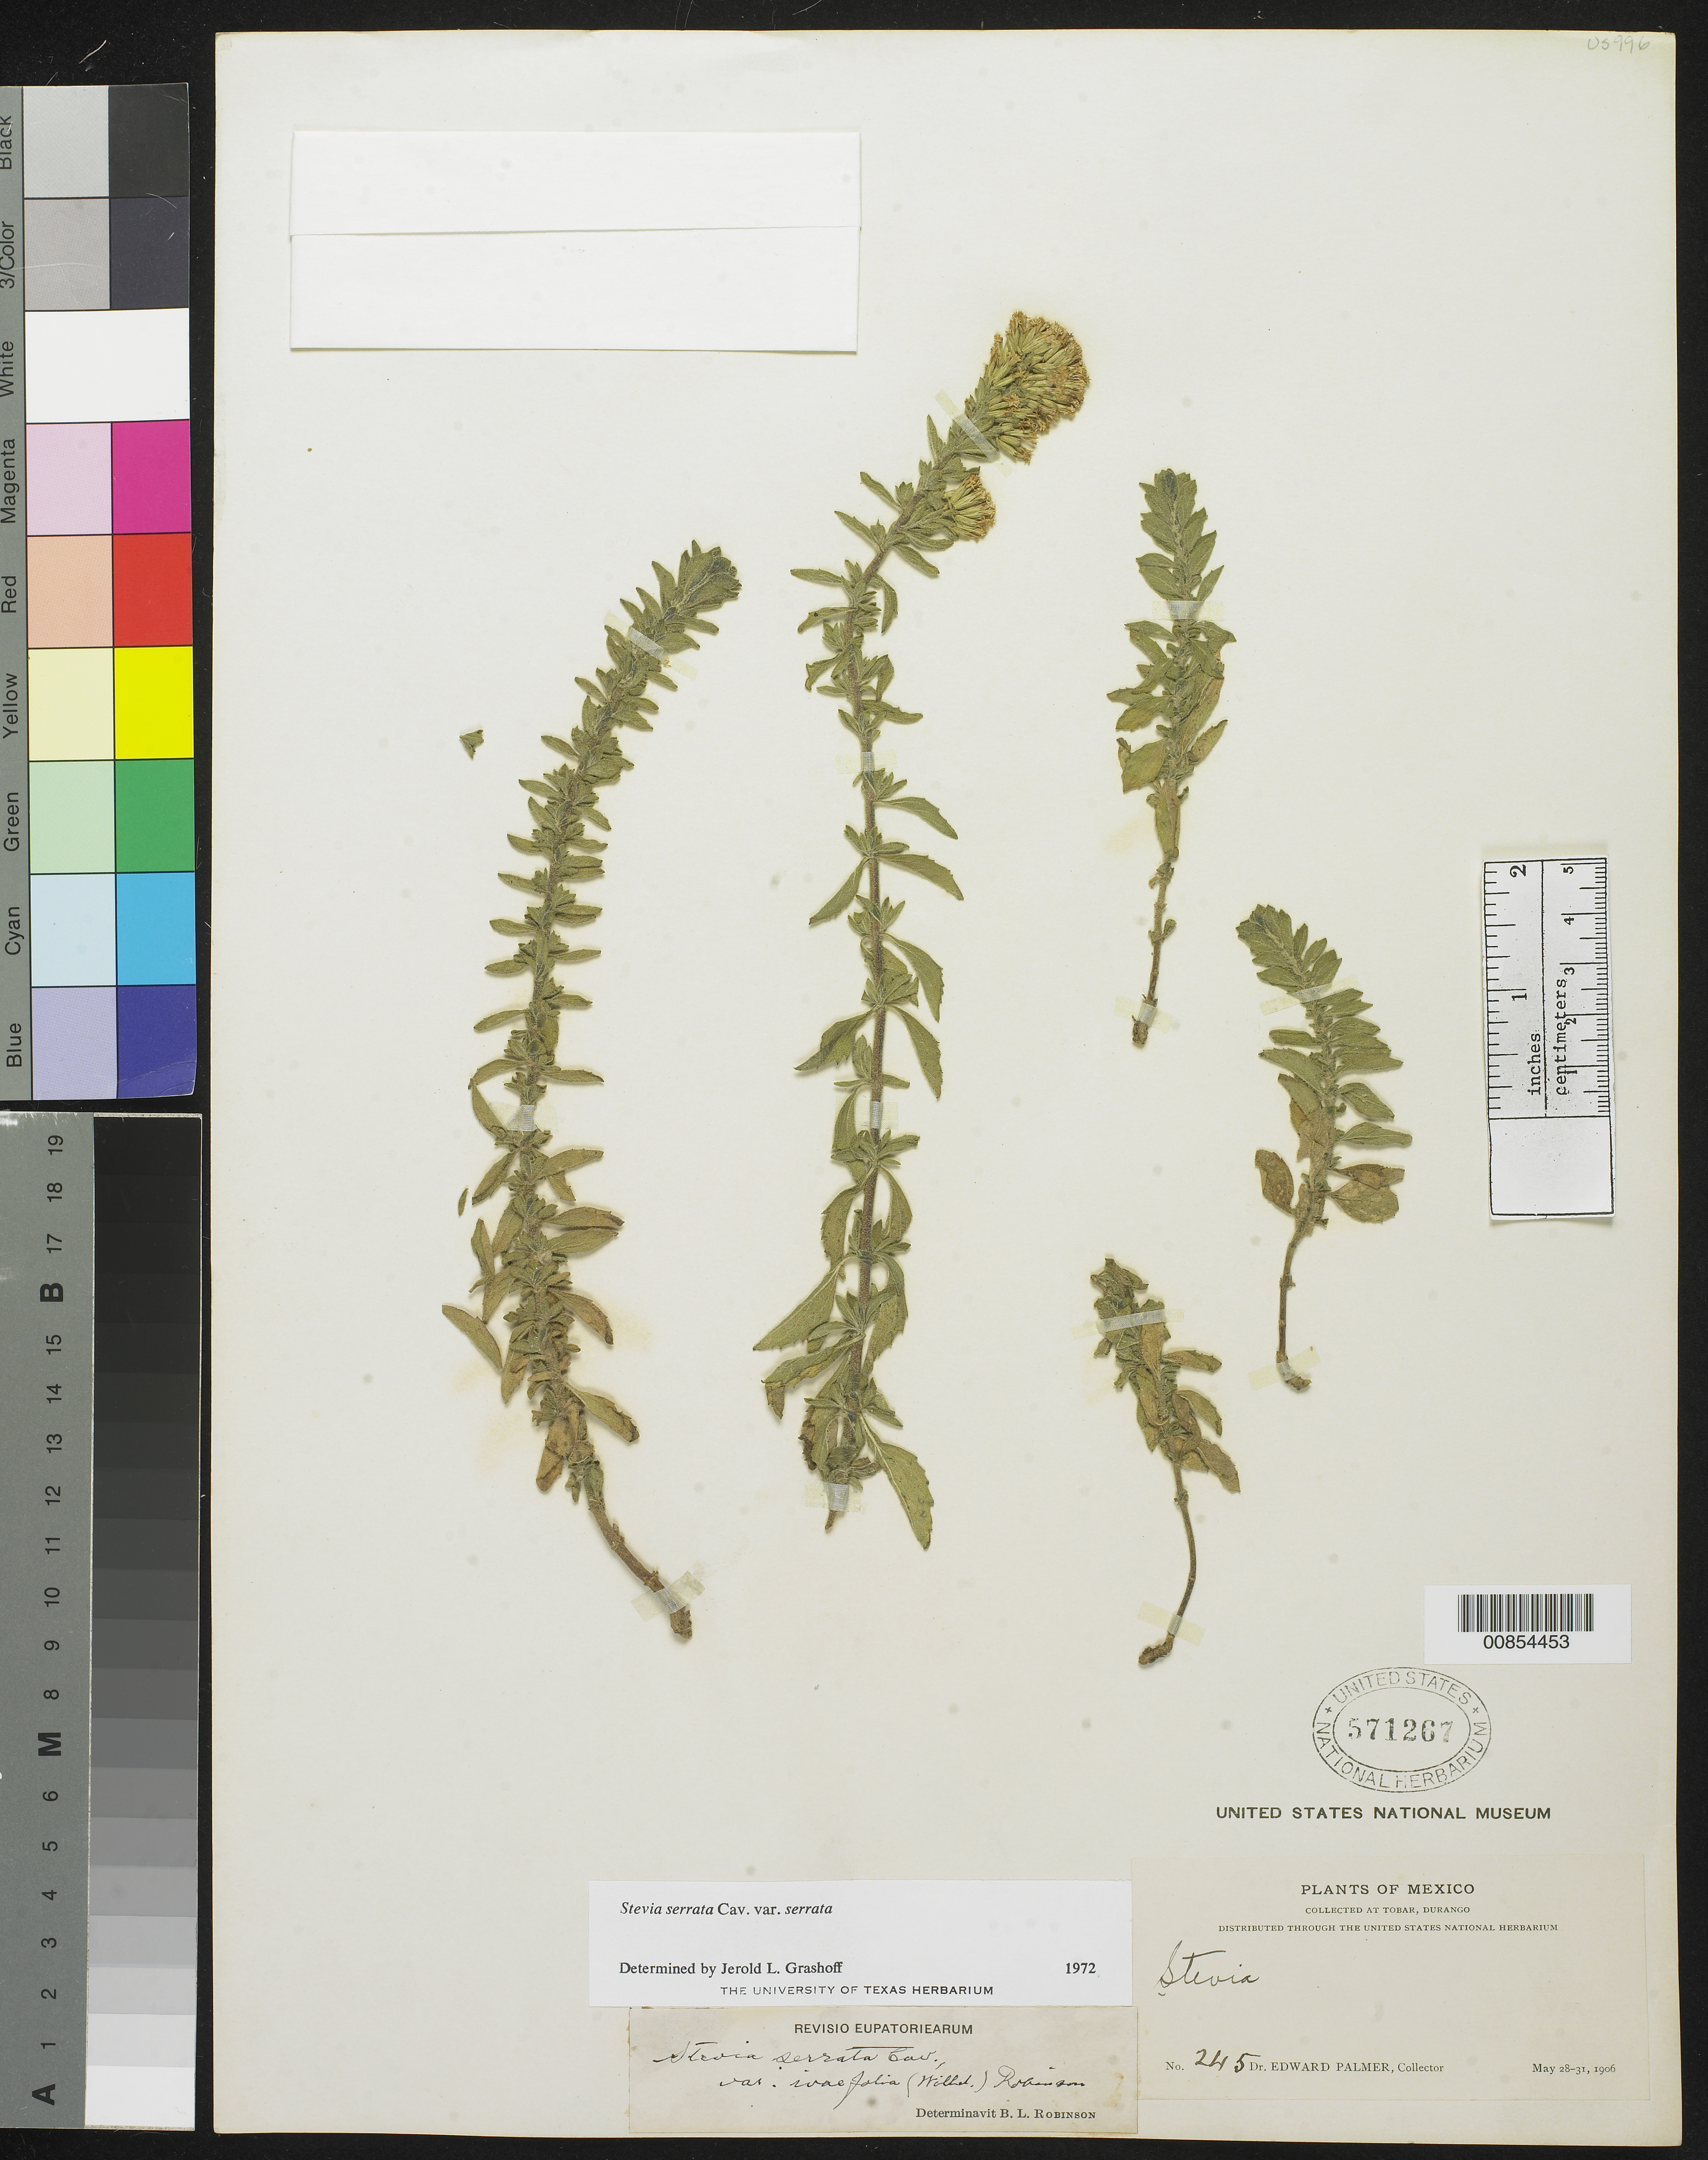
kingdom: Plantae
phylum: Tracheophyta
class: Magnoliopsida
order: Asterales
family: Asteraceae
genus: Stevia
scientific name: Stevia serrata var. serrata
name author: Cav.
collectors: E. Palmer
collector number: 245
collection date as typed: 28 May 1906 to 31 May 1906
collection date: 1906-05-28/1906-05-31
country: Mexico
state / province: Durango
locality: Tobar, Durango.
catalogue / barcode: US 571267